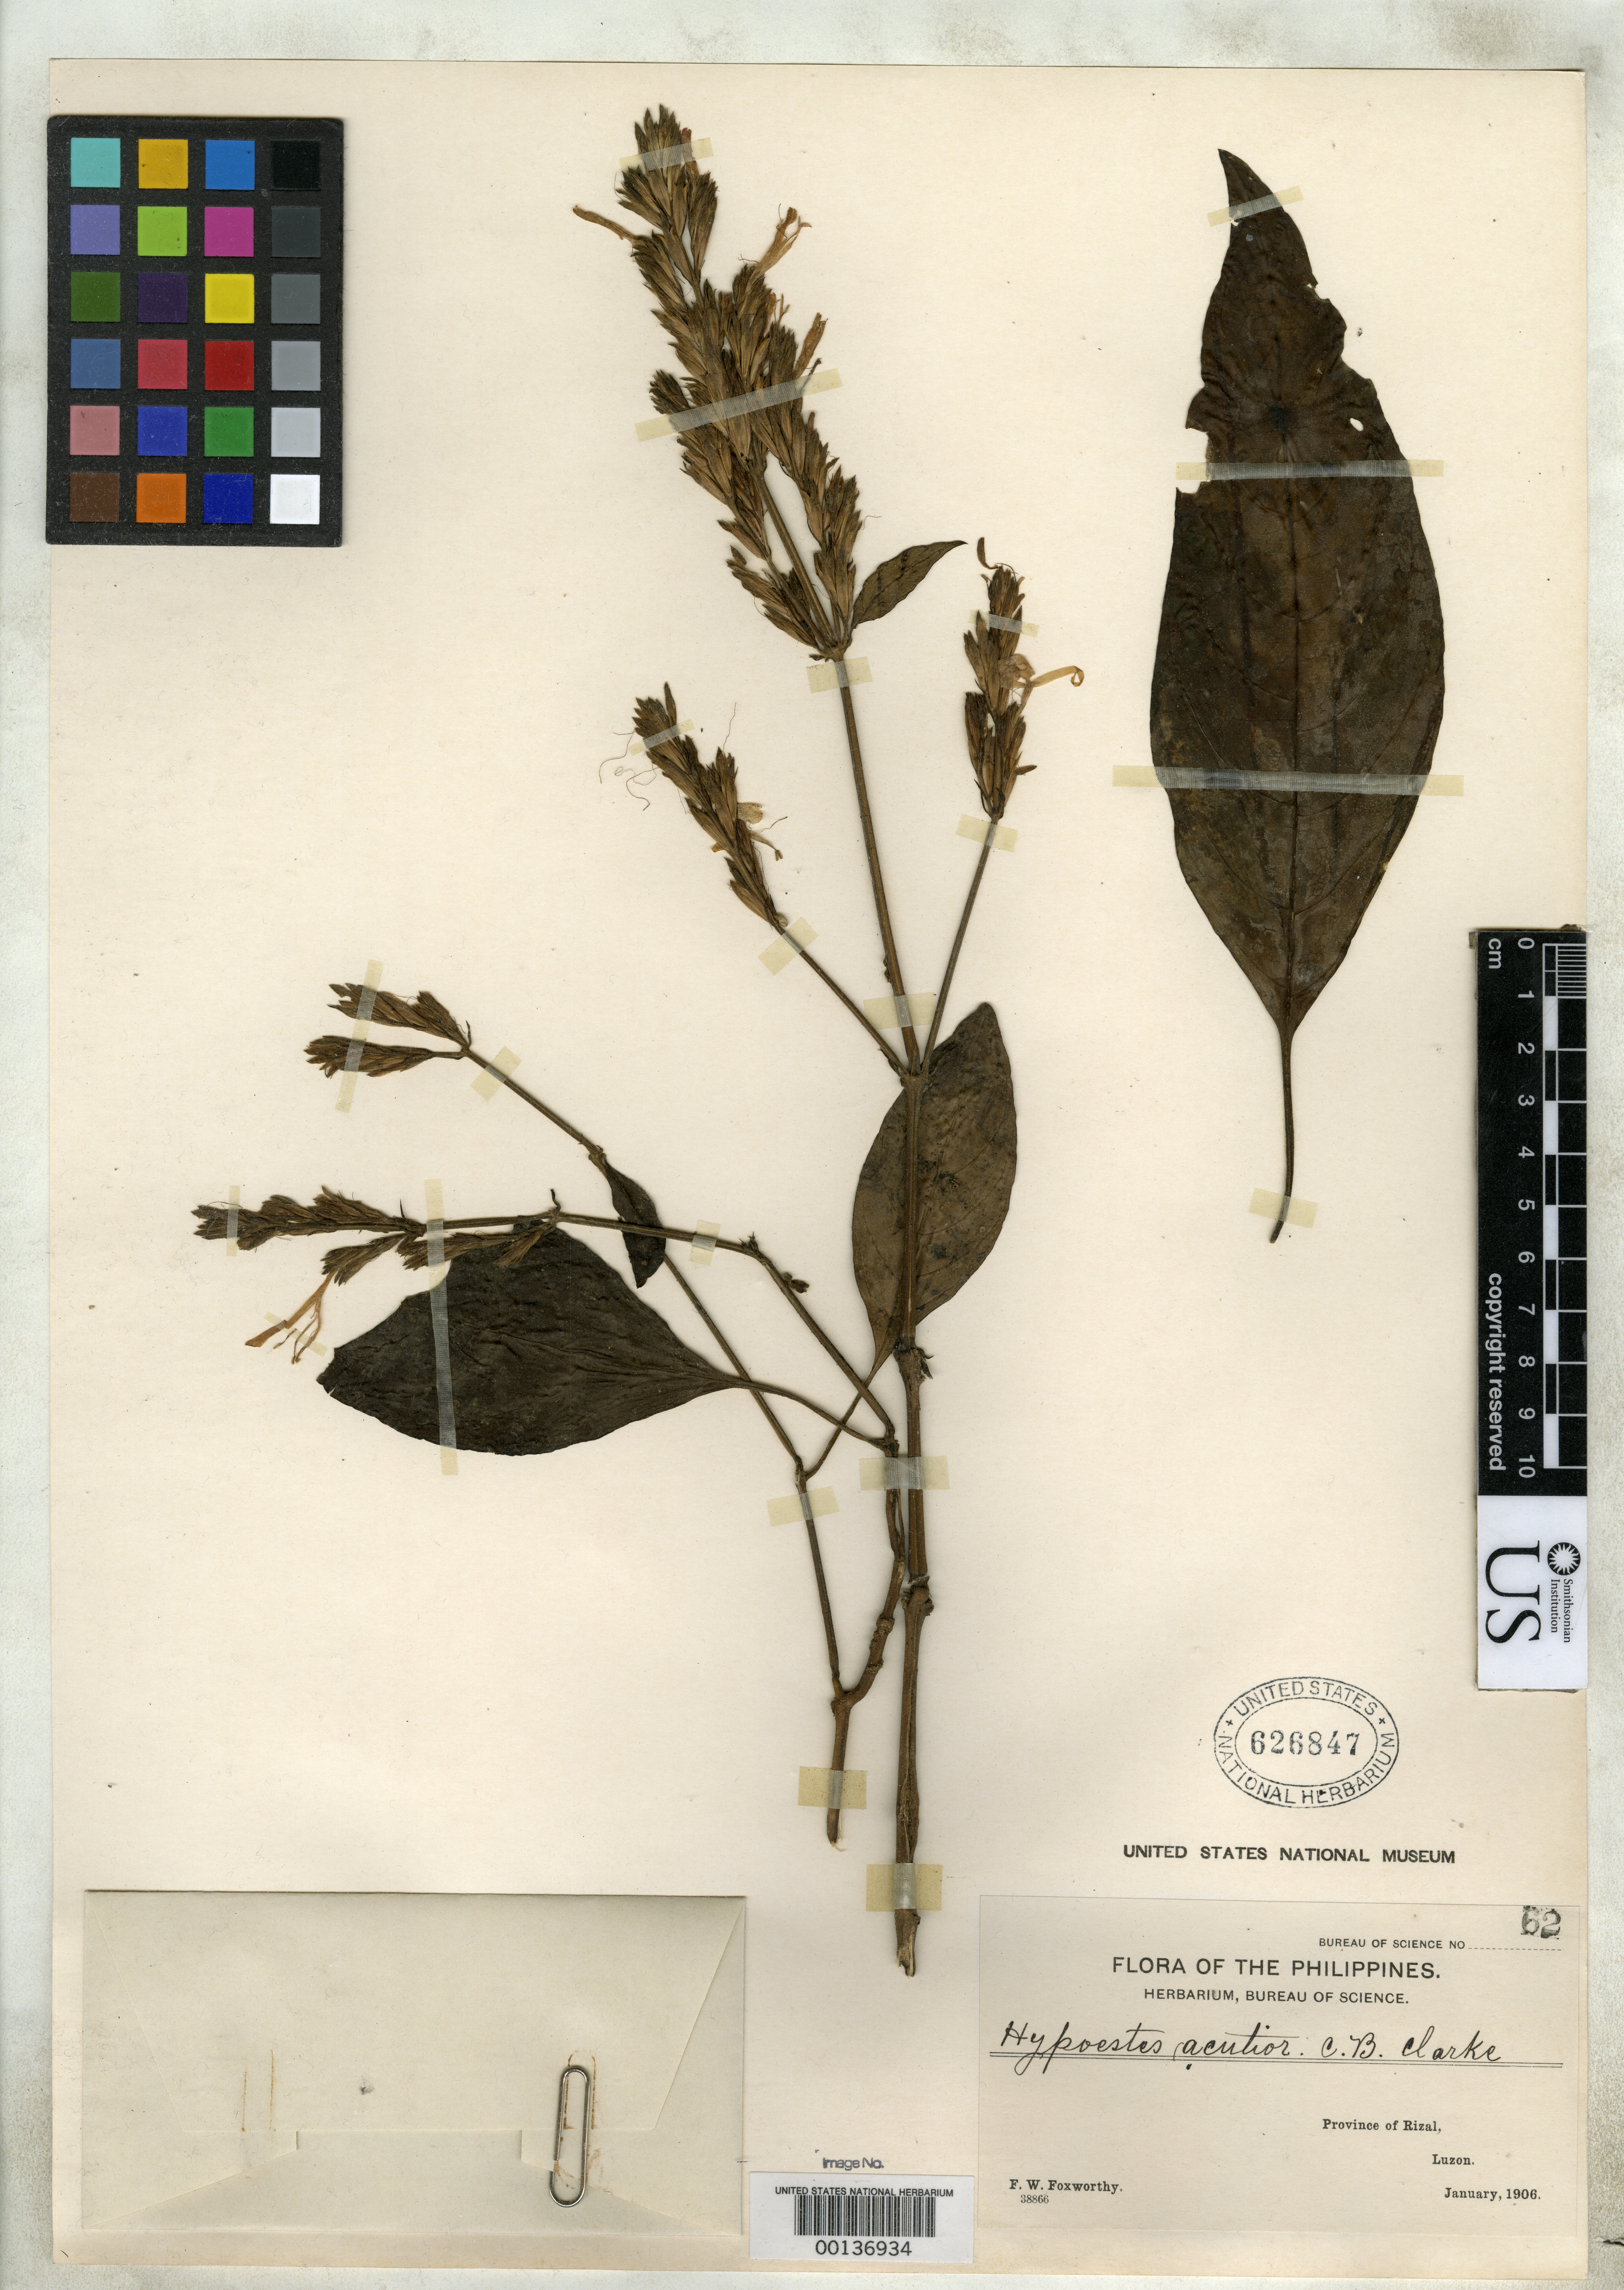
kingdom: Plantae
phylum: Tracheophyta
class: Magnoliopsida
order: Lamiales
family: Acanthaceae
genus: Hypoestes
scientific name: Hypoestes acutior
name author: C.B. Clarke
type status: Isosyntype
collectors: F. W. Foxworthy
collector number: Bur. Sci. 62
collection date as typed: Jan 1906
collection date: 1906-01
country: Philippines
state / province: Calabarzon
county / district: Rizal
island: Luzon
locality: Bosoboso.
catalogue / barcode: US 626847